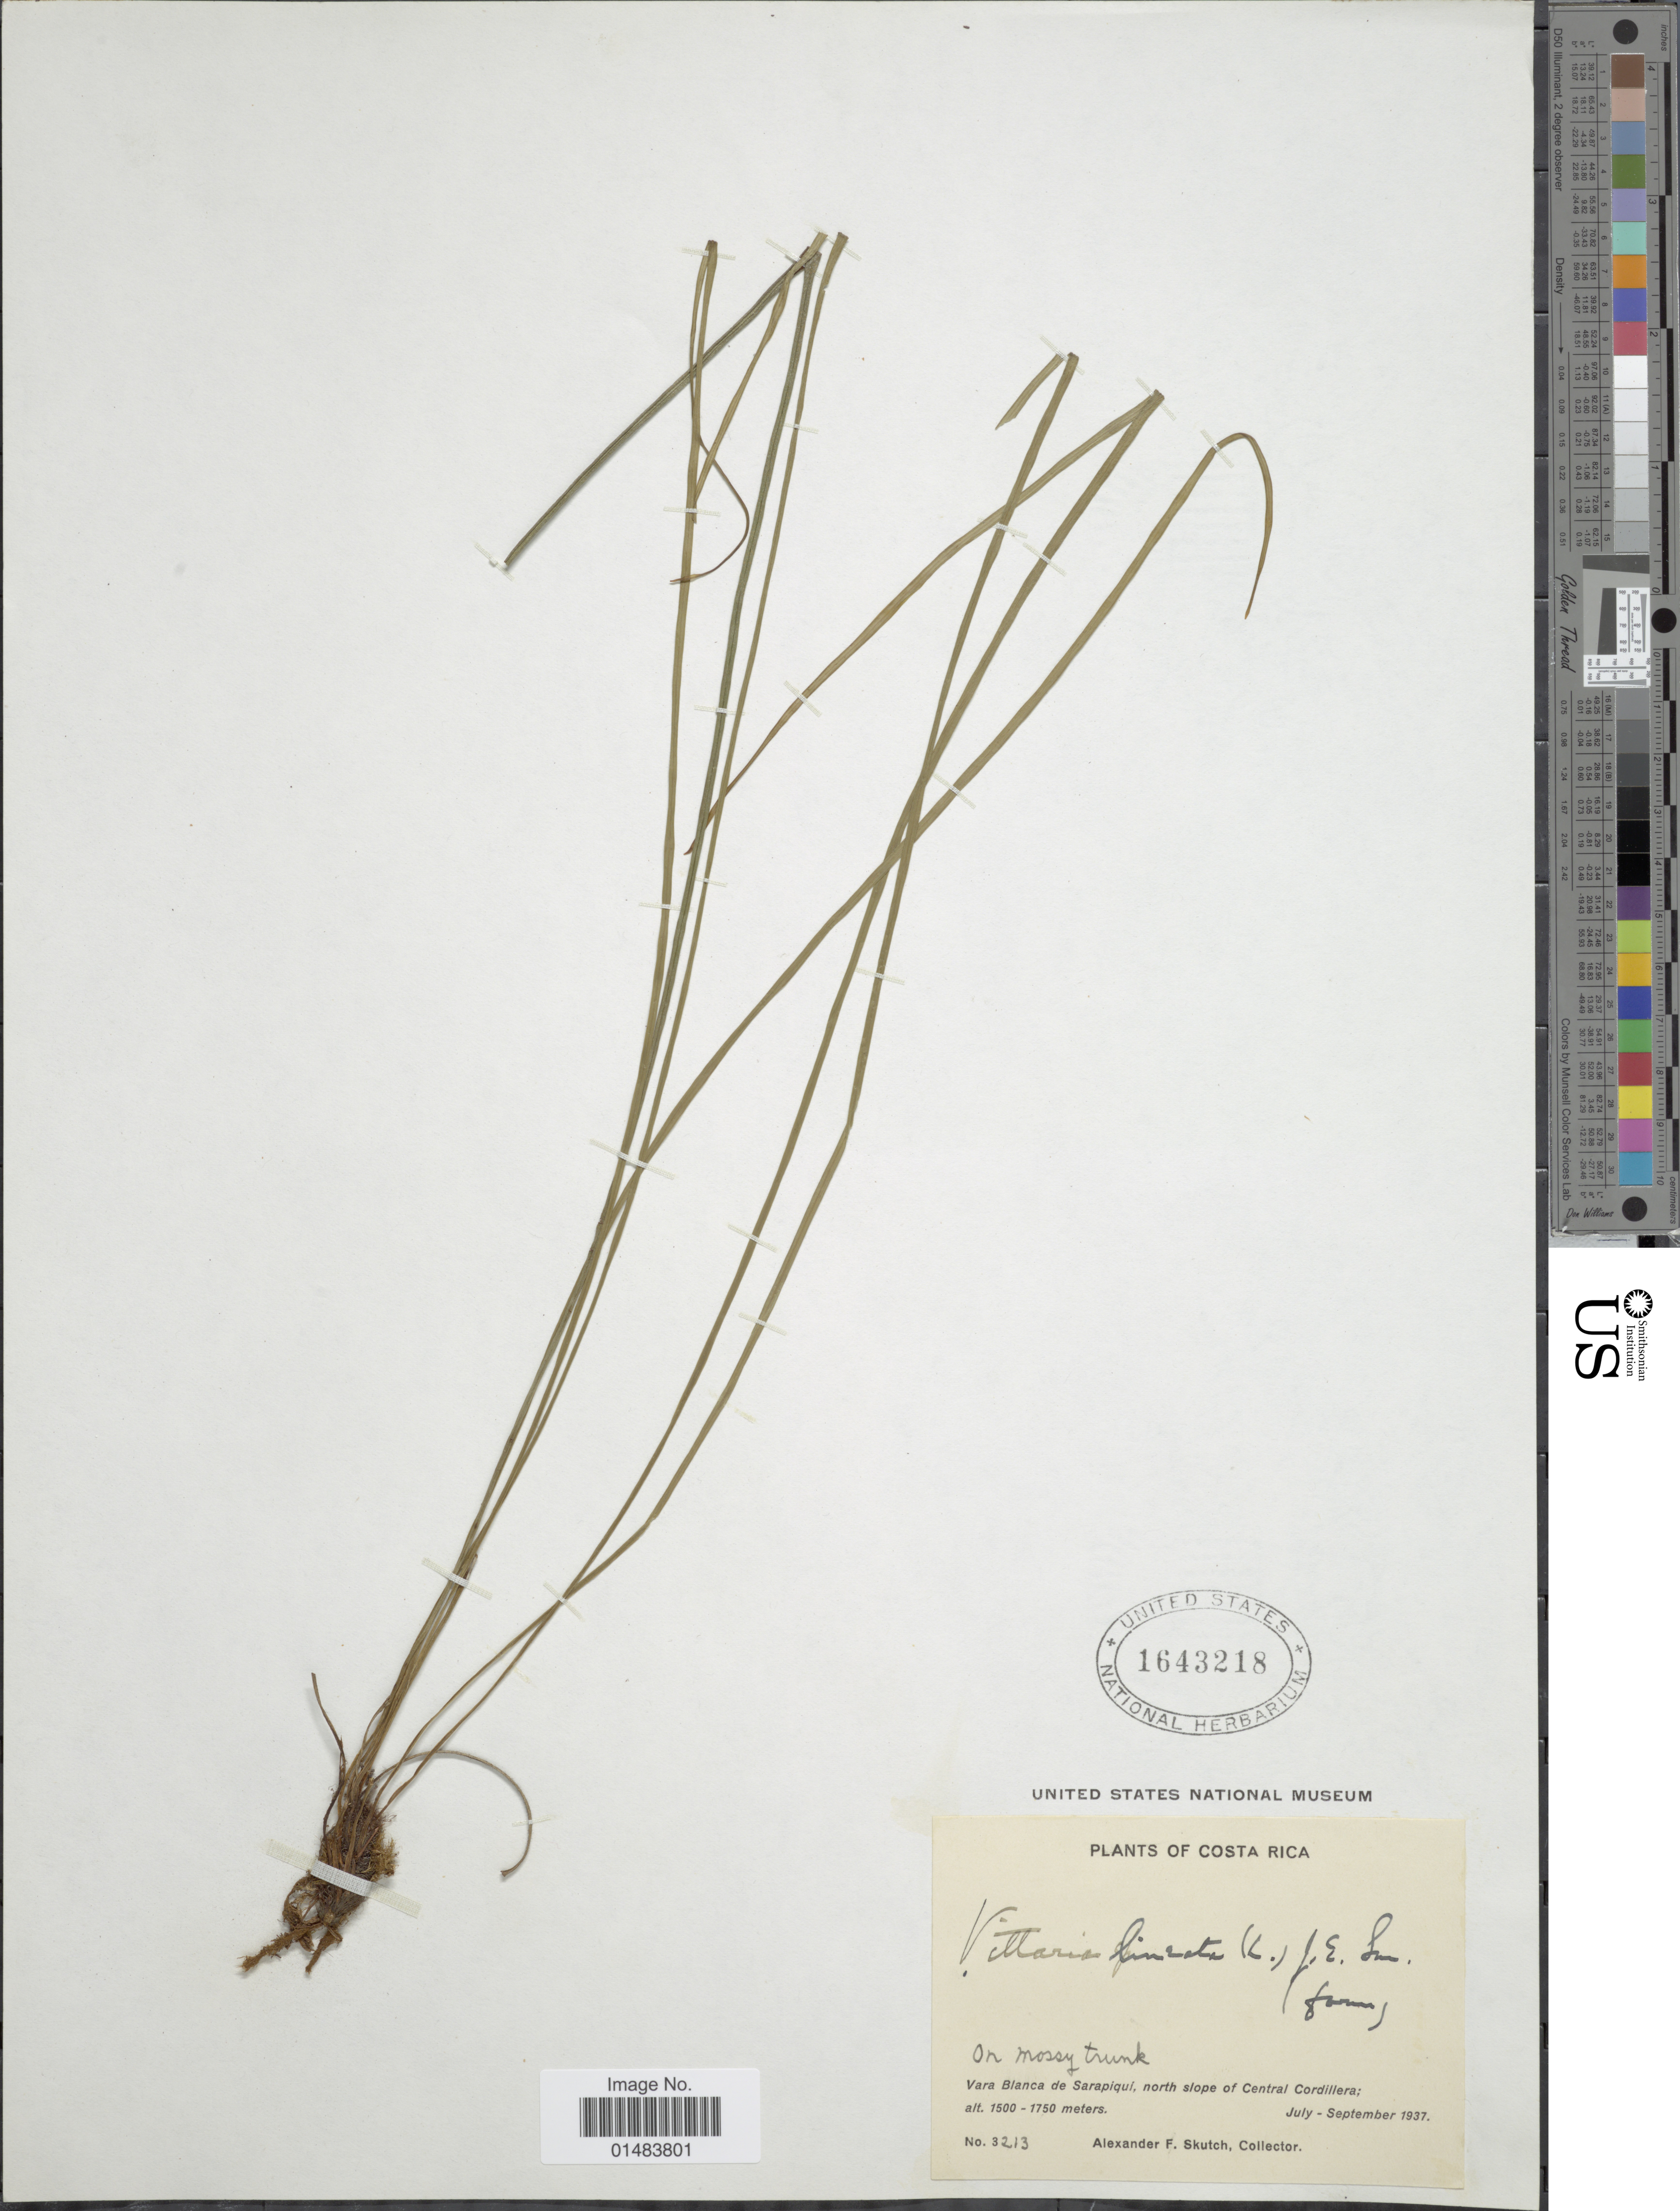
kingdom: Plantae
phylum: Tracheophyta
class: Polypodiopsida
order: Polypodiales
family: Pteridaceae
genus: Vittaria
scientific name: Vittaria lineata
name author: (L.) Sm.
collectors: A. F. Skutch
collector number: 3213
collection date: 1937-07/1937-09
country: Costa Rica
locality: Plants of Costa Rica, Vera Blanca de Sarapiqui, north slope of Central Cordillera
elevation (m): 1500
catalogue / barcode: US 1643218